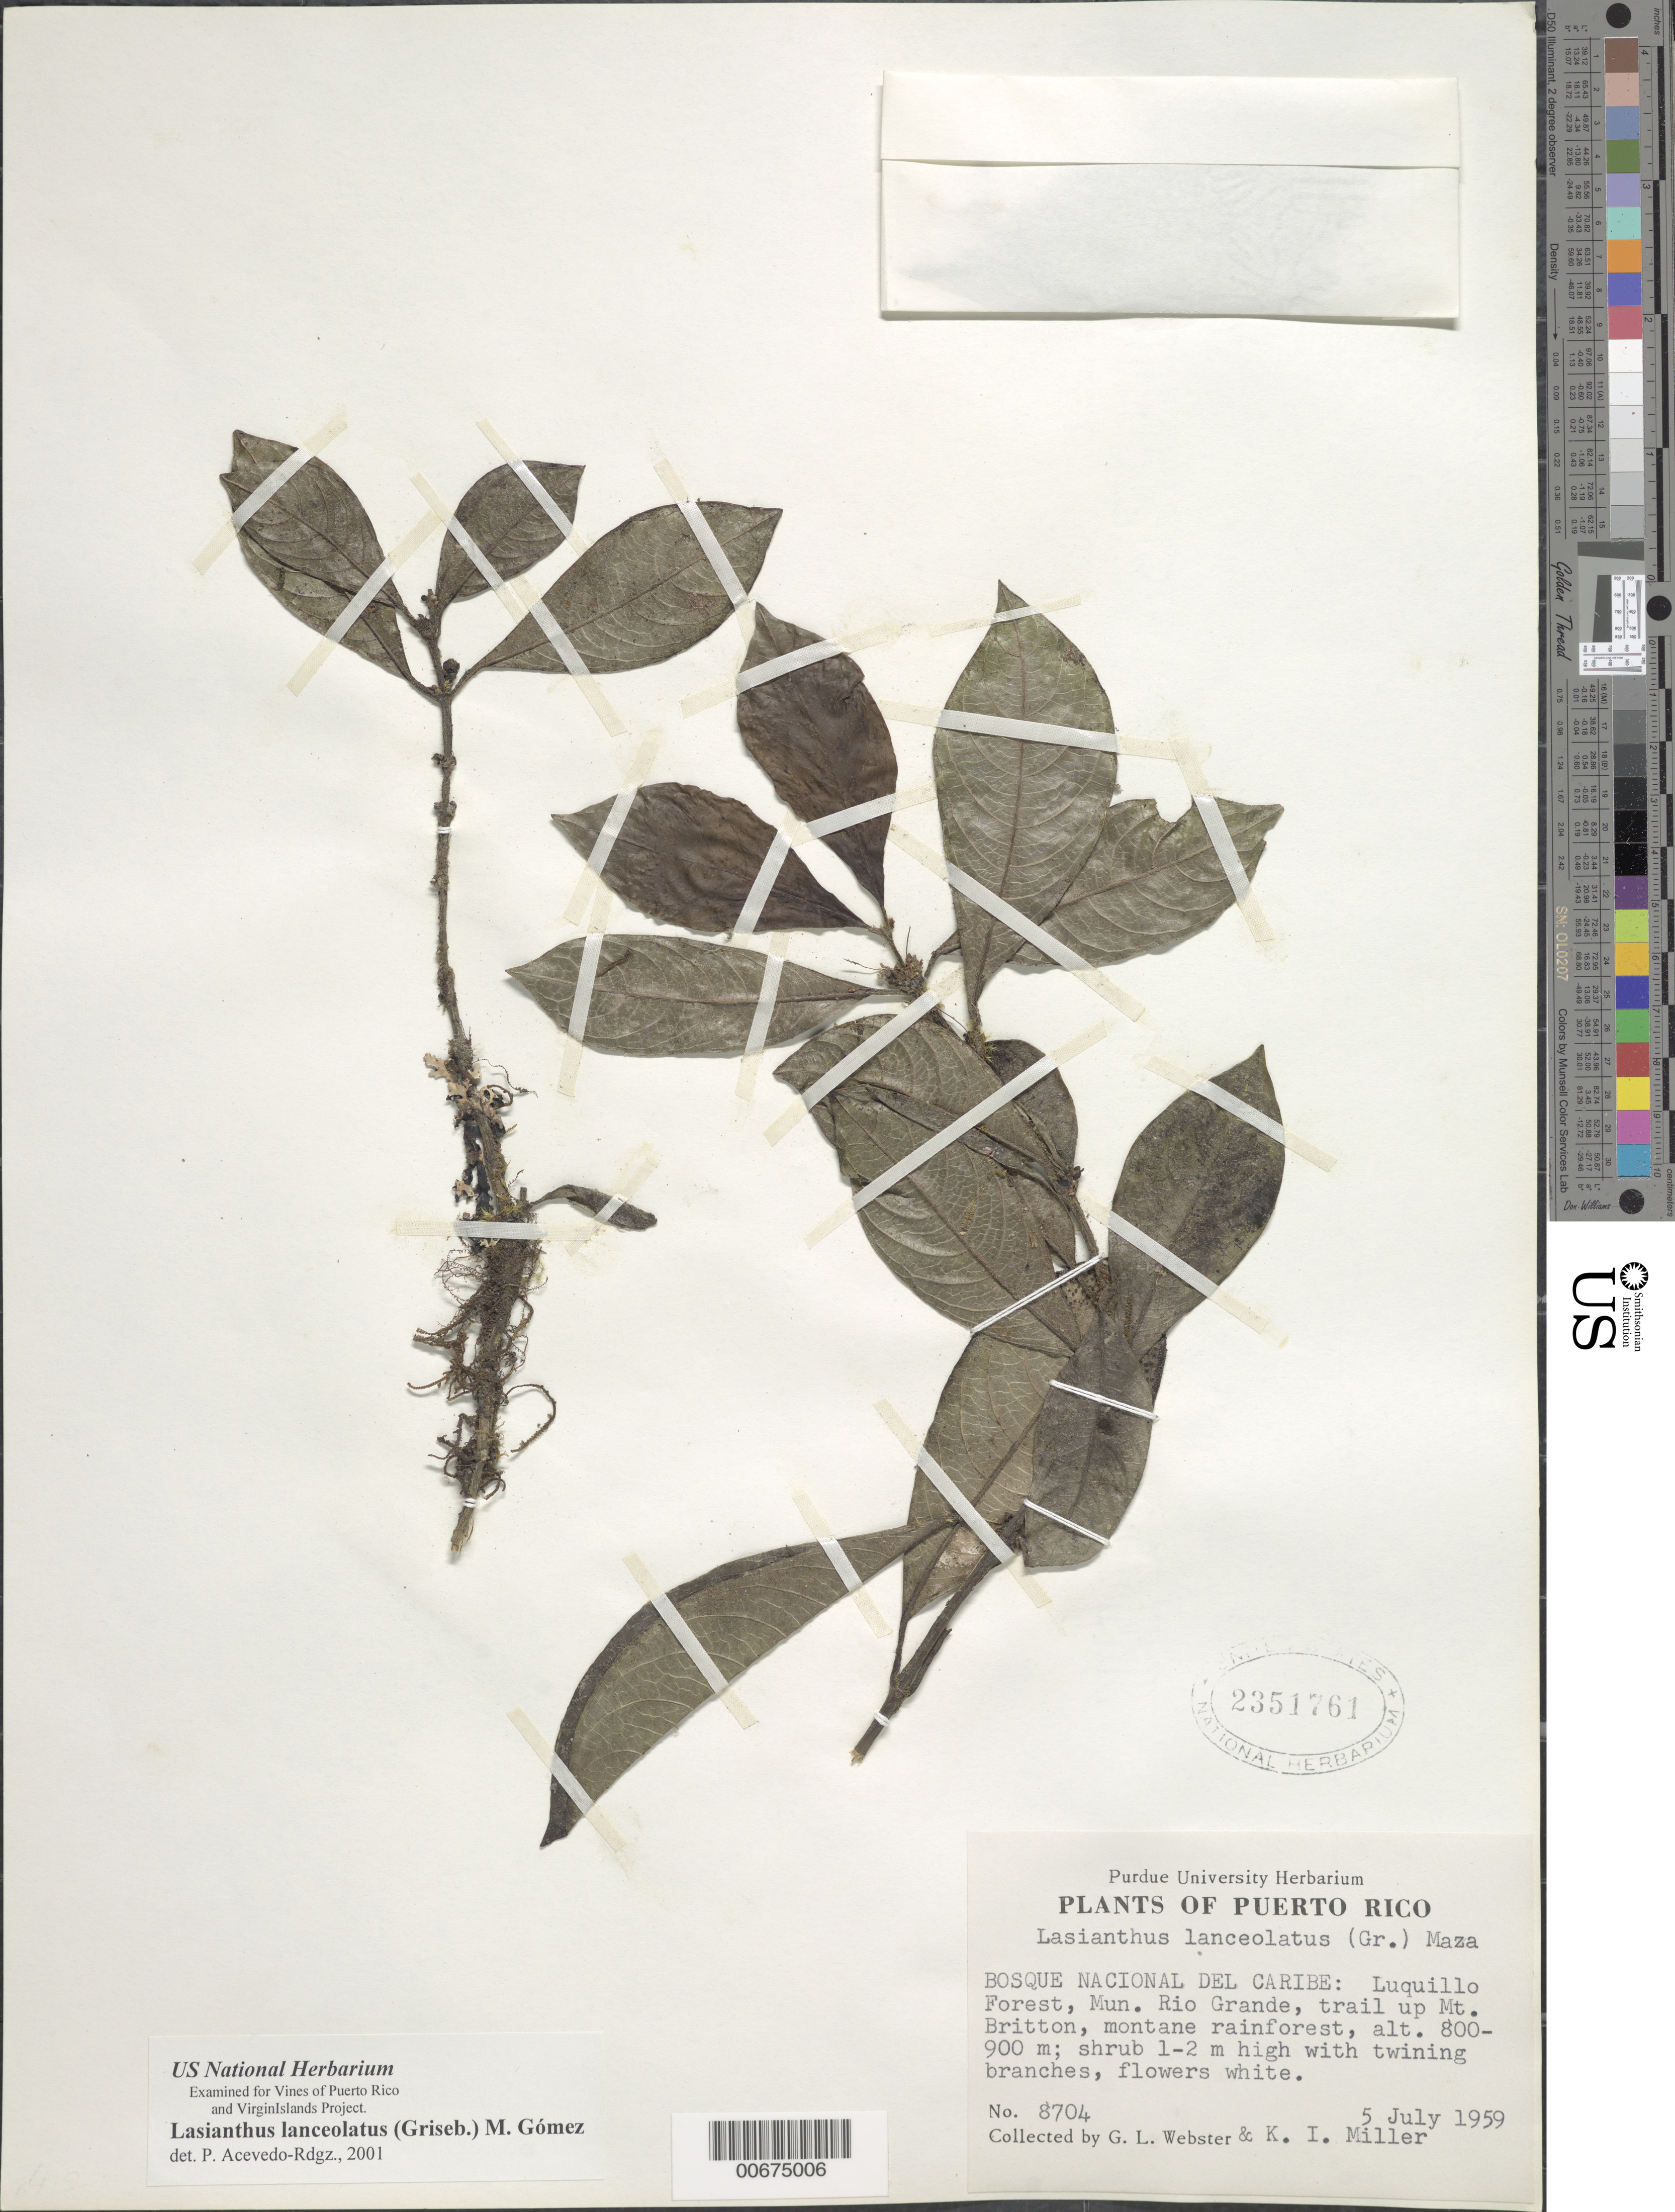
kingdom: Plantae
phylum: Tracheophyta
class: Magnoliopsida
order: Gentianales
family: Rubiaceae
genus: Lasianthus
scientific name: Lasianthus lanceolatus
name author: (Griseb.) Urb.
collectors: G. L. Webster & K. I. Miller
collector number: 8704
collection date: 1959-07-05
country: Puerto Rico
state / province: Luquillo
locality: Bosque Nacional del Caribe: Luquillo Forest, Mun. Rio Grande, trail up Mt. Britton, montane rainforest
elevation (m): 800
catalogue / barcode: US 2351761